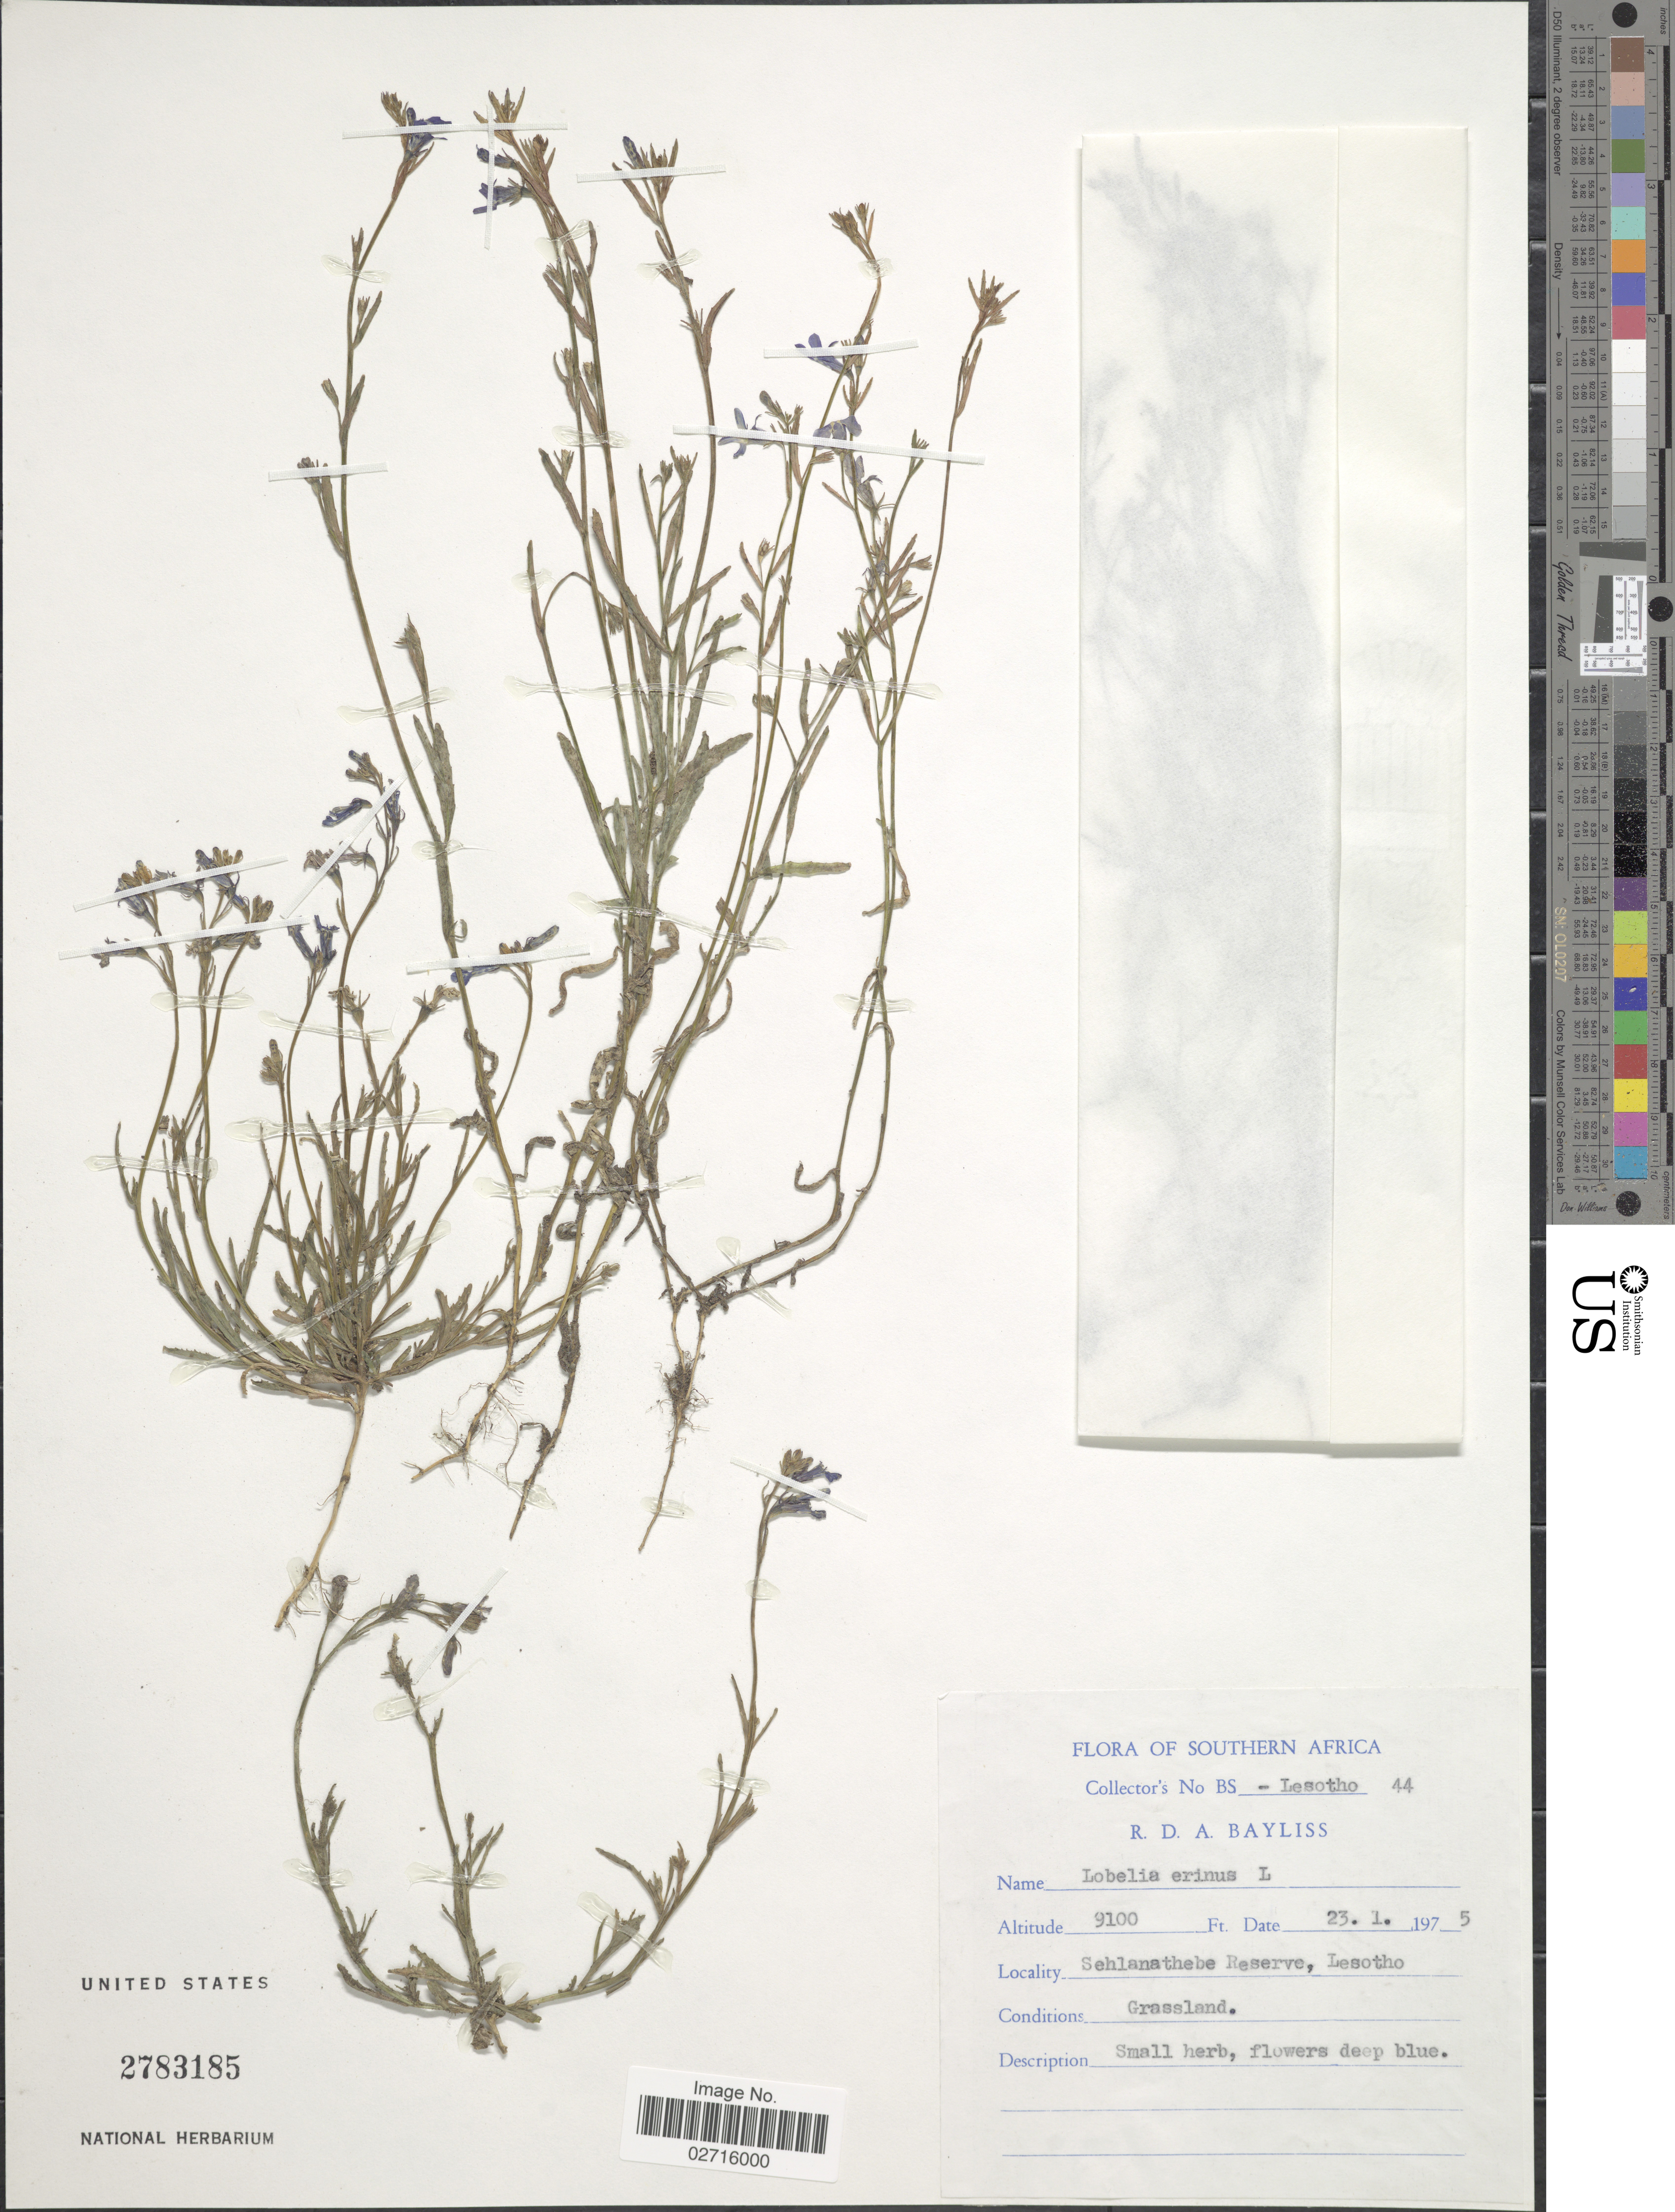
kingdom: Plantae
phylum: Tracheophyta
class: Magnoliopsida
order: Asterales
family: Campanulaceae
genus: Lobelia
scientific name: Lobelia erinus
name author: L.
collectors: R. Bayliss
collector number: BS-Lesotho 44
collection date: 1975-01-23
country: South Africa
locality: Sehlanathebe Reserve, Lesotho.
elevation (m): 2774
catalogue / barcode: US 2783185